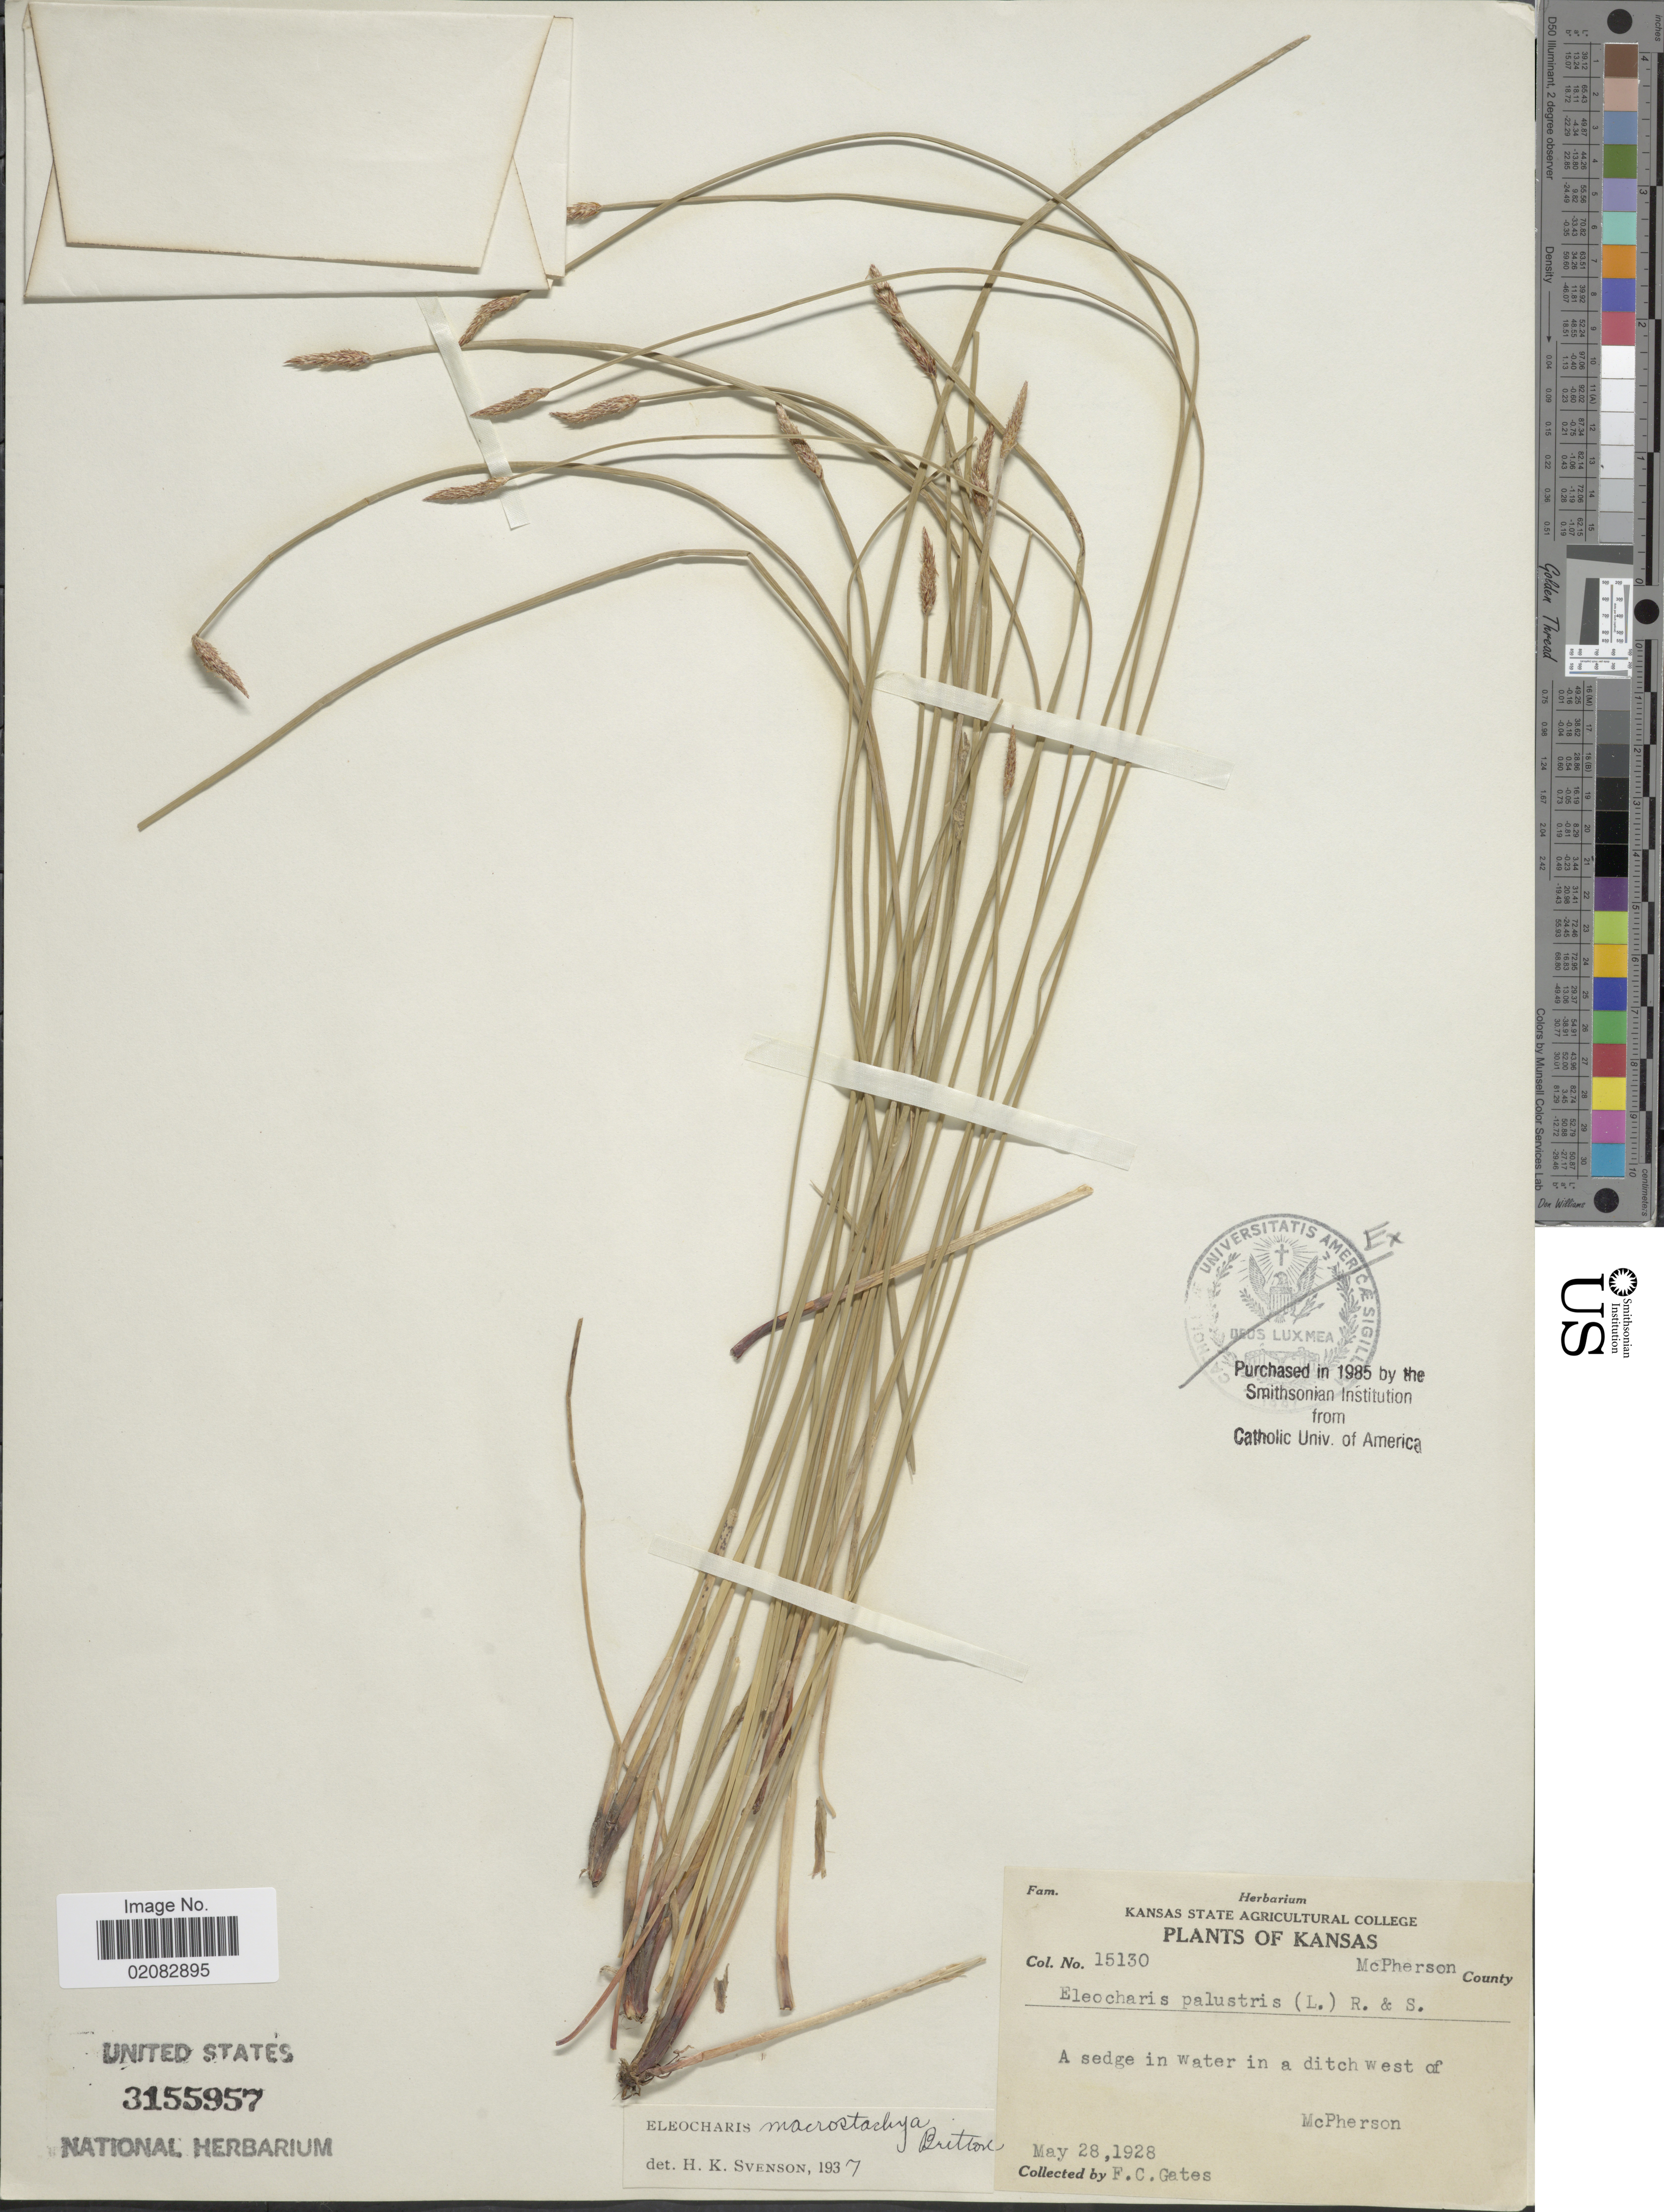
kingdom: Plantae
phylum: Tracheophyta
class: Liliopsida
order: Poales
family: Cyperaceae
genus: Eleocharis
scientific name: Eleocharis macrostachya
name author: Britton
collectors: F. C. Gates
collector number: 15130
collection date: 1928-05-28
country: United States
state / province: Kansas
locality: McPherson County, McPherson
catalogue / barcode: US 3155957